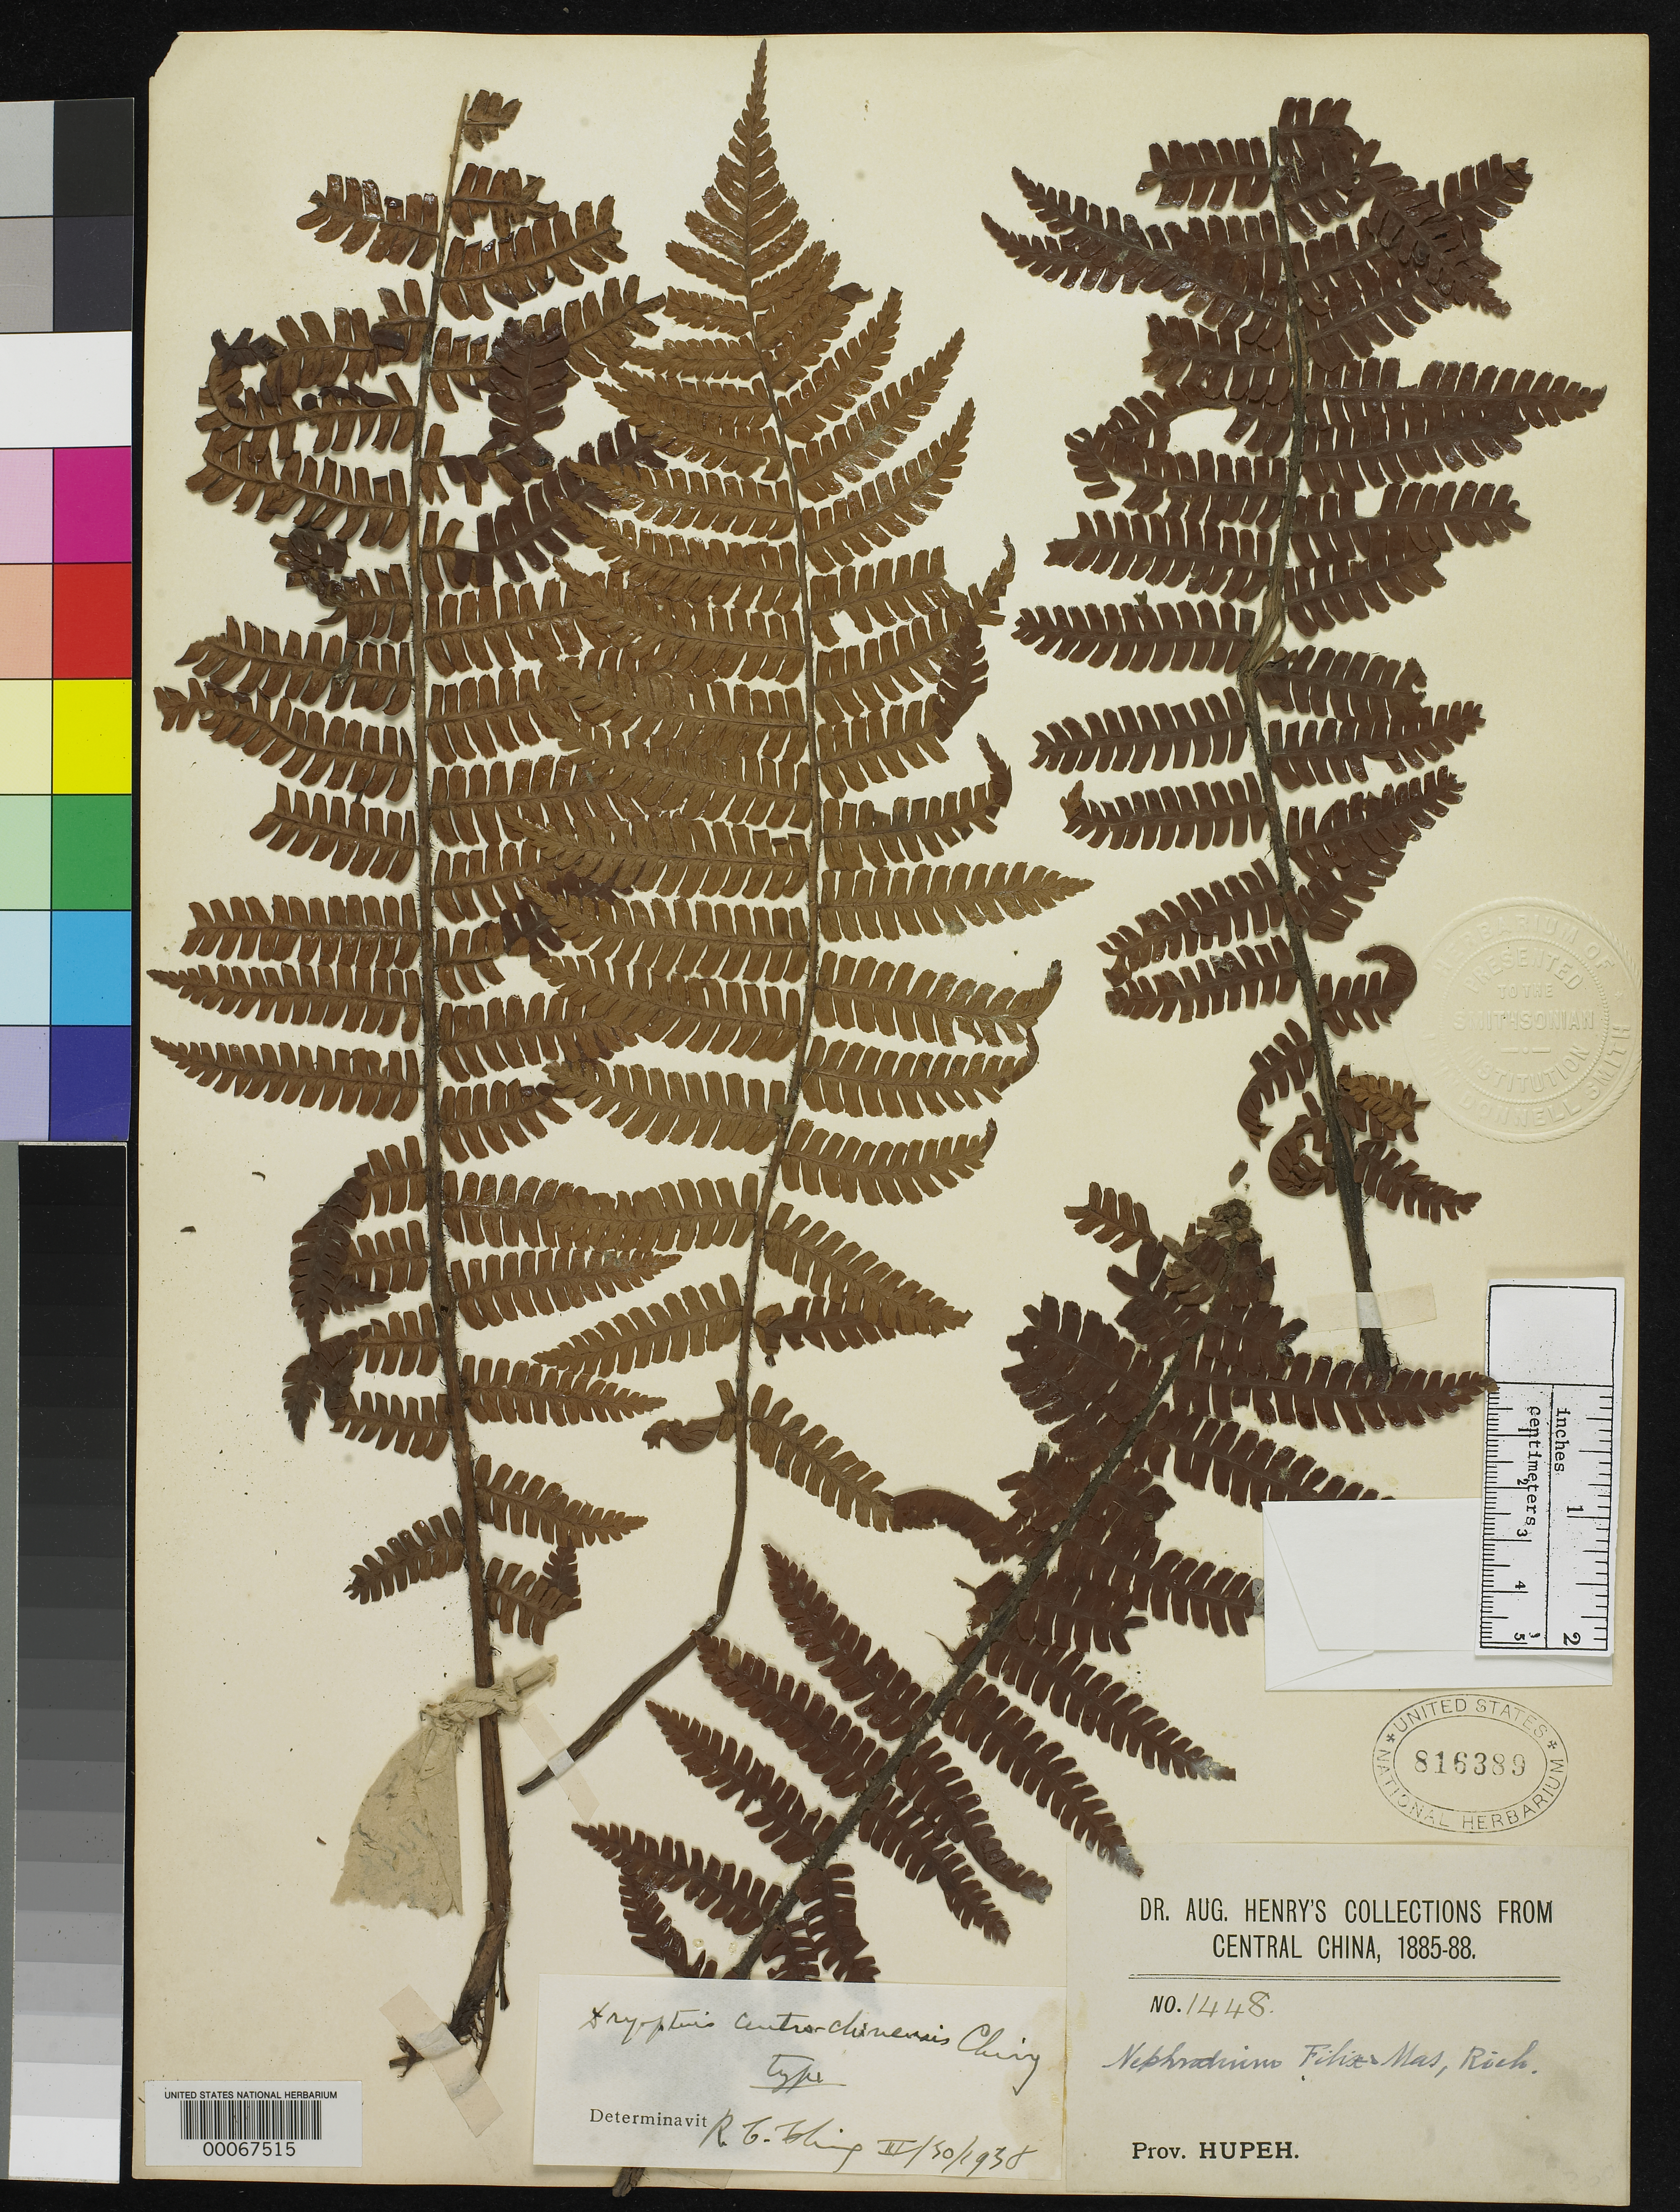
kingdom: Plantae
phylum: Tracheophyta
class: Polypodiopsida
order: Polypodiales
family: Dryopteridaceae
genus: Dryopteris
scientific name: Dryopteris centrochinensis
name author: Ching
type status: Holotype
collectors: A. Henry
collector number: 1448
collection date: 1885/1888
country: China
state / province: Hubei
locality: Central China. Prov. Hupeh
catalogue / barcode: US 816389